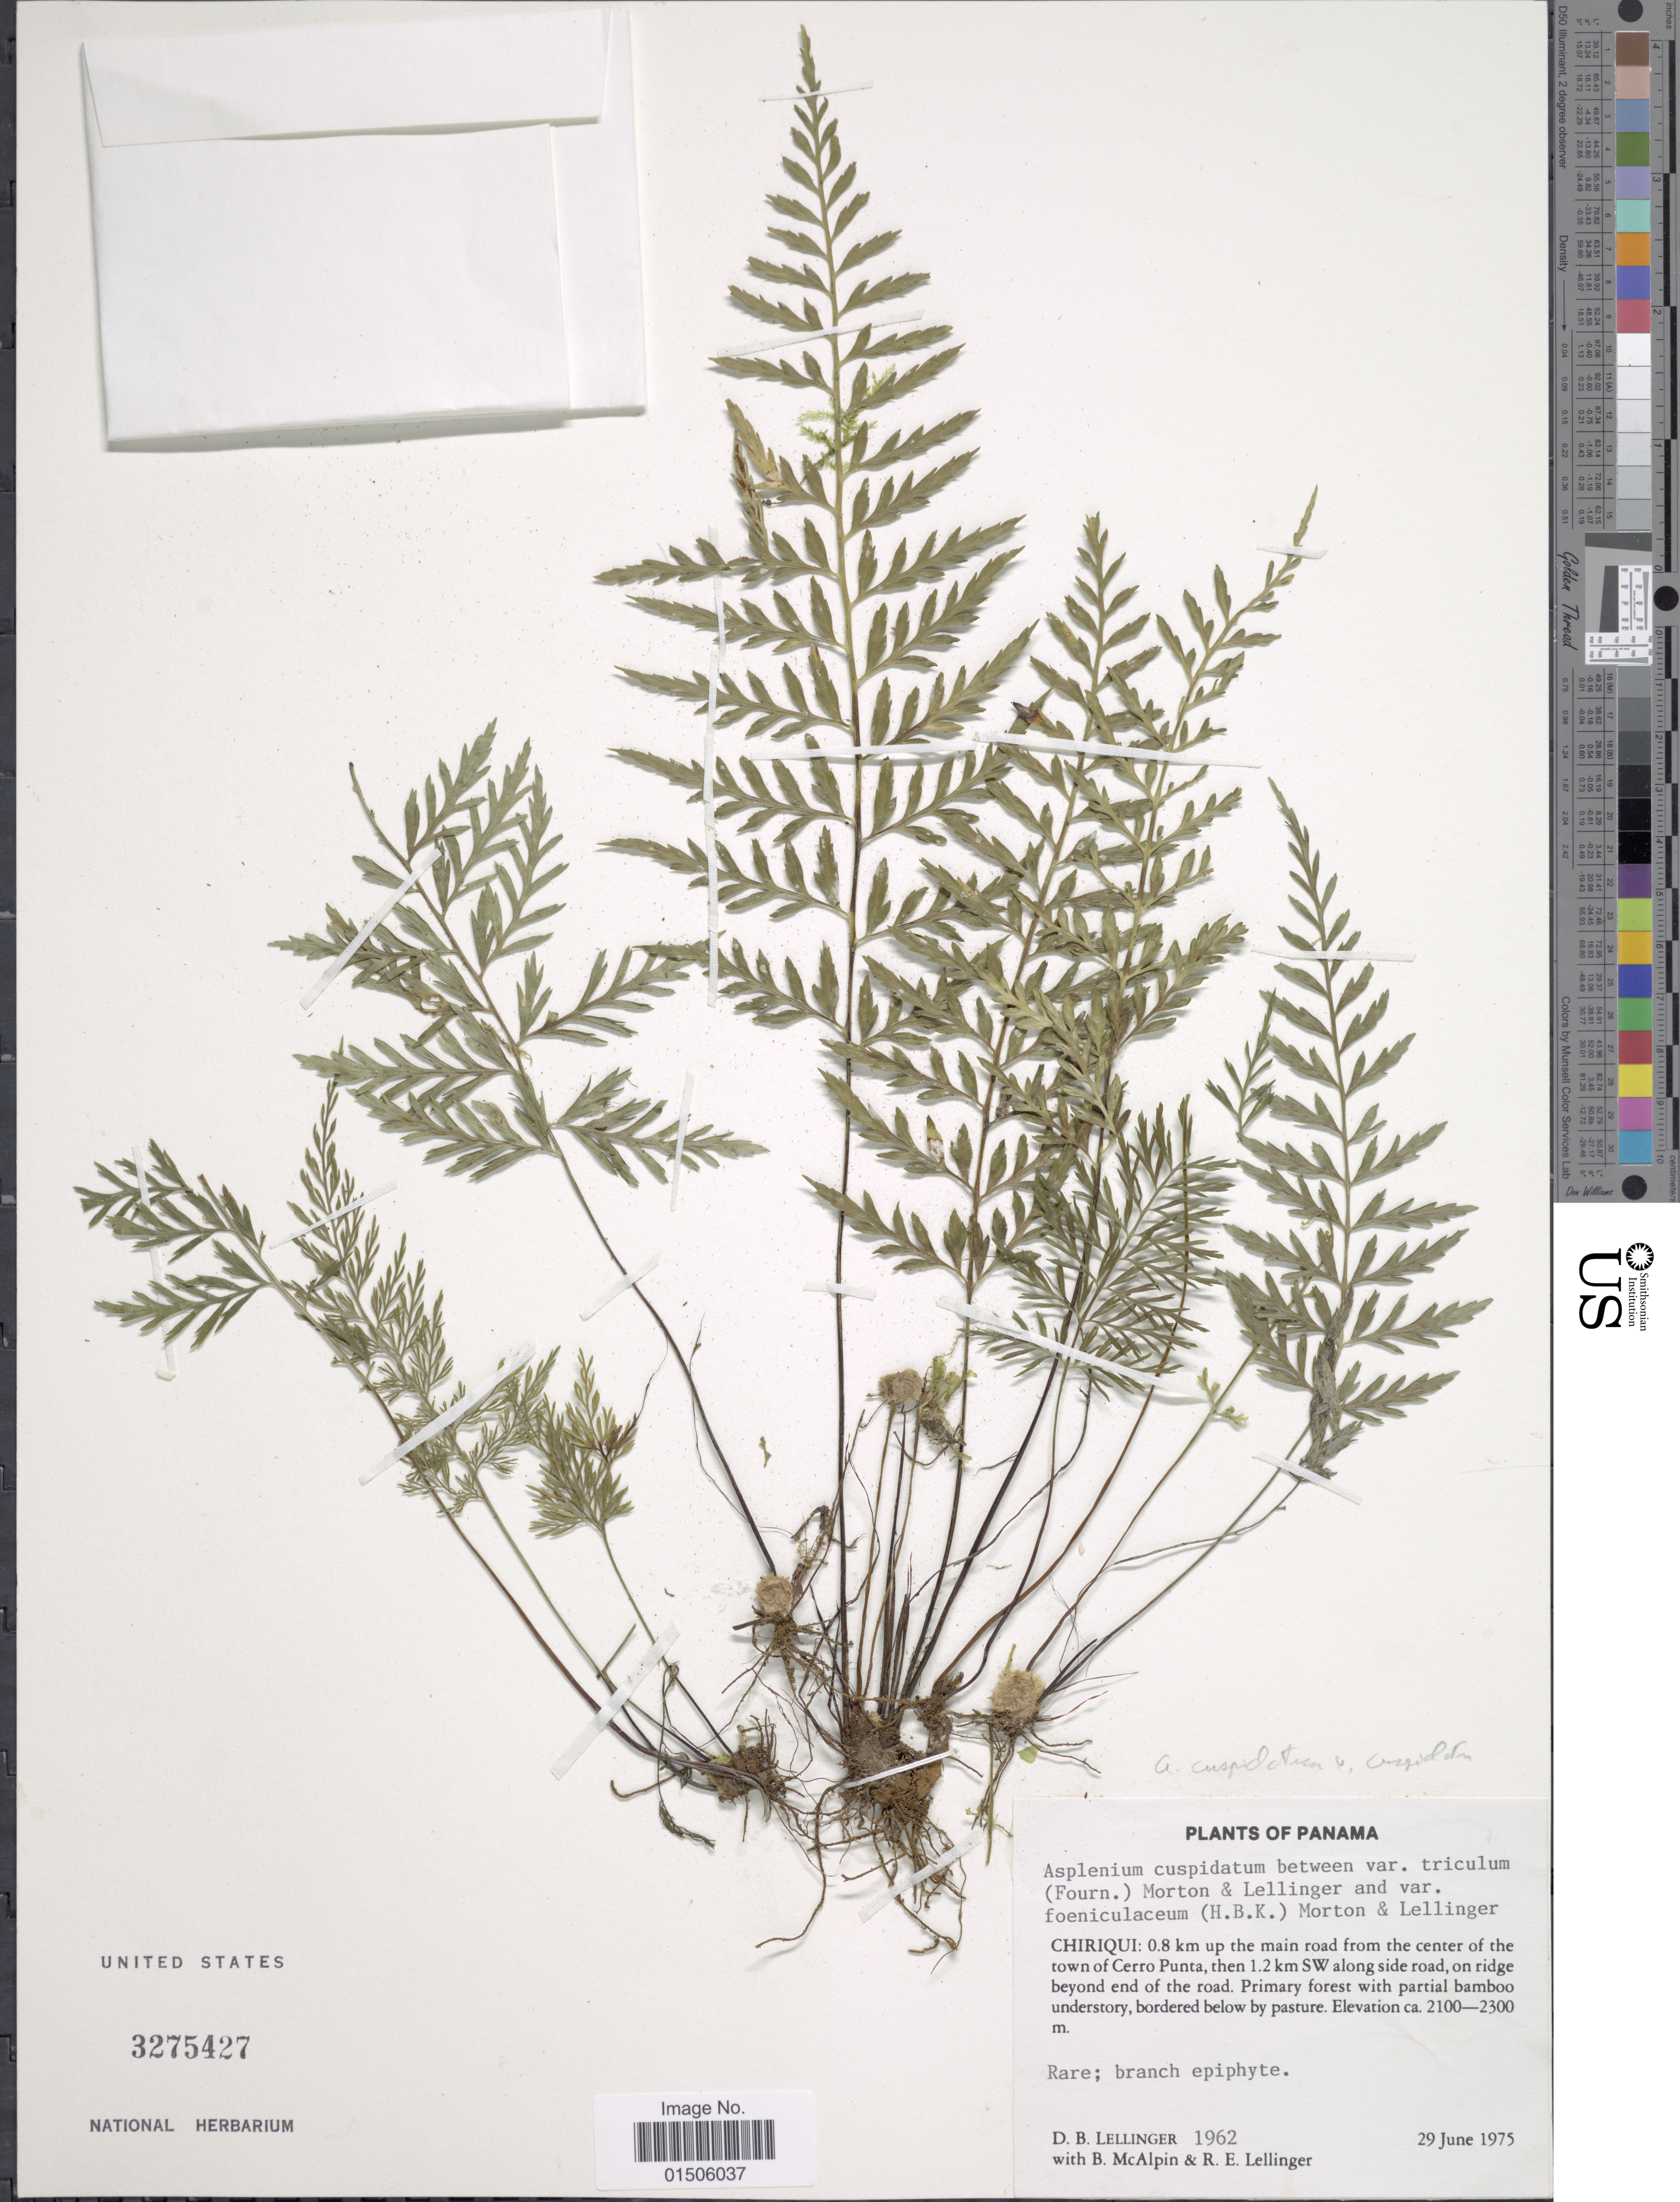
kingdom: Plantae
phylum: Tracheophyta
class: Polypodiopsida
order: Polypodiales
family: Aspleniaceae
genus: Asplenium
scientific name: Asplenium cuspidatum var. cuspidatum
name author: Lam.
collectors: D. B. Lellinger, B. McAlpin & R. E. Lellinger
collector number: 1962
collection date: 1975-06-29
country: Panama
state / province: Chiriqui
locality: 0.8 km up the main road from the center of the town of Cerro Punta, then 1.2 km SW along side road, on ridge beyond end of the road. Primary forest with partial bamboo understory, bordered below by pasture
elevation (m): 2100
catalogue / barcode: US 3275427